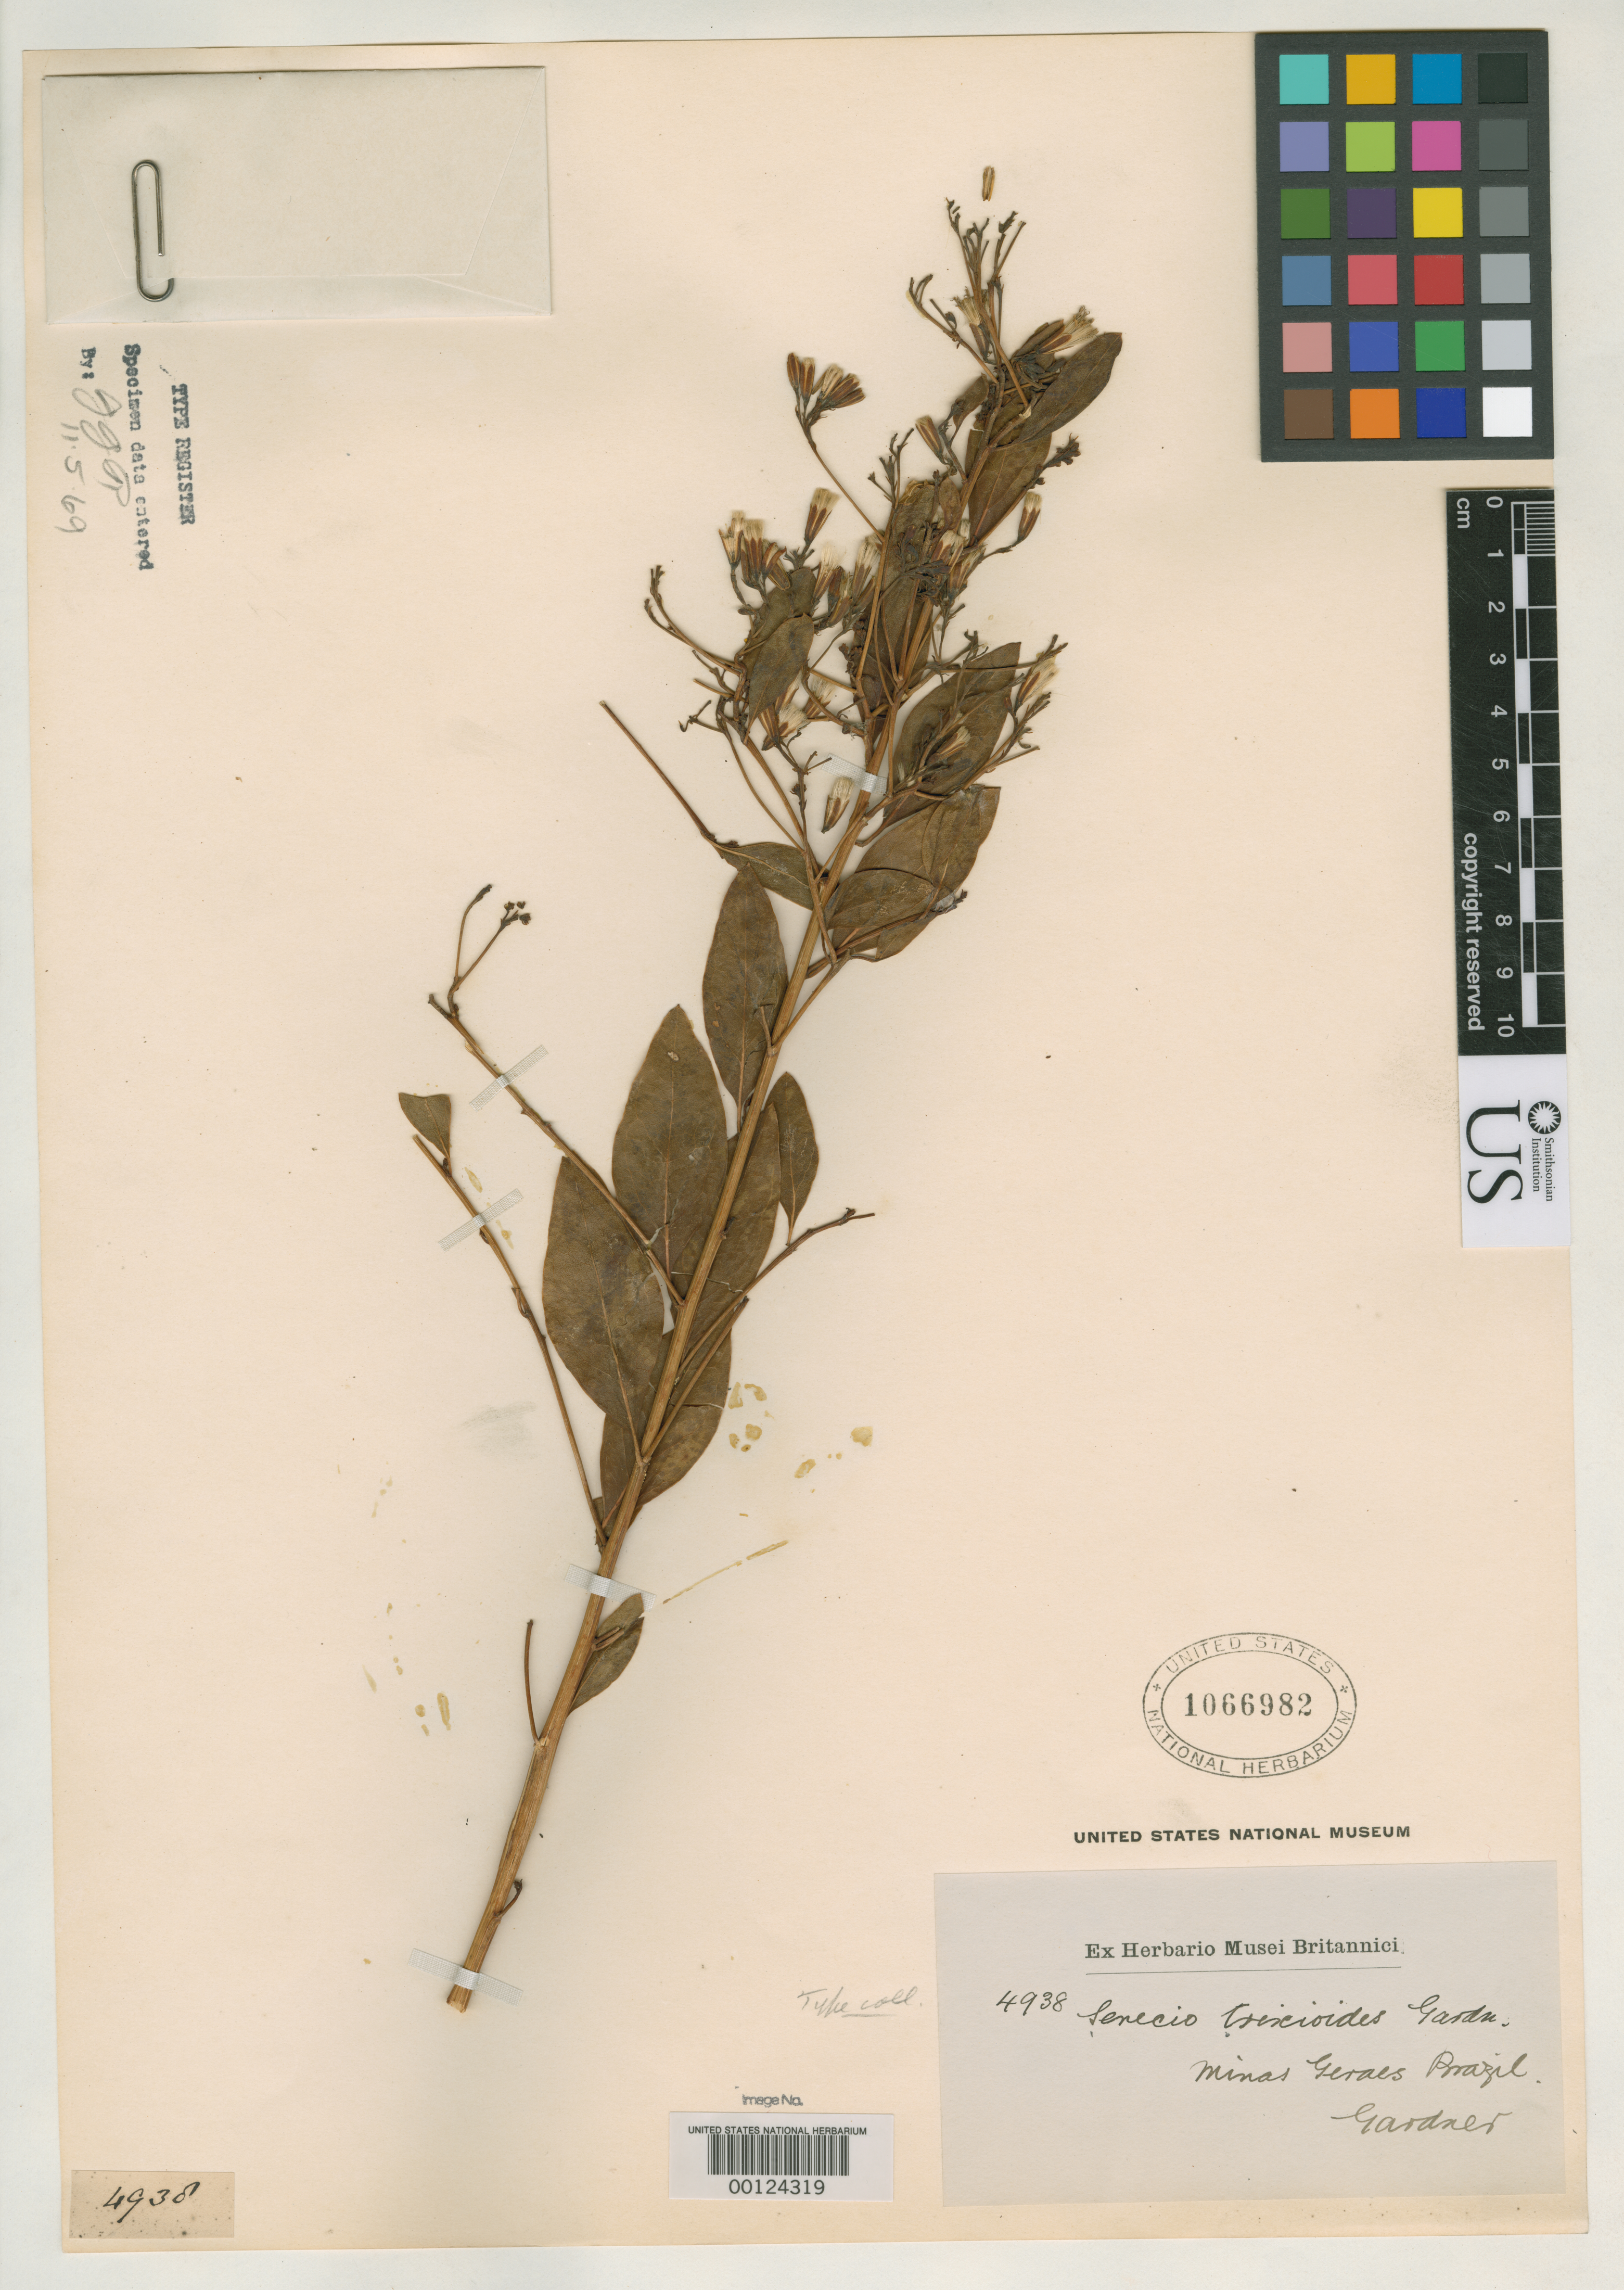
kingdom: Plantae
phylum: Tracheophyta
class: Magnoliopsida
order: Asterales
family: Asteraceae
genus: Senecio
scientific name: Senecio trixoides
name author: Gardner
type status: Isotype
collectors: G. Gardner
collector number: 4938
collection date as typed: Jul 1840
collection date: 1840-07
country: Brazil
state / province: Minas Gerais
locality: Campos Cobertas, near Formigas.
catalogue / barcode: US 1066982